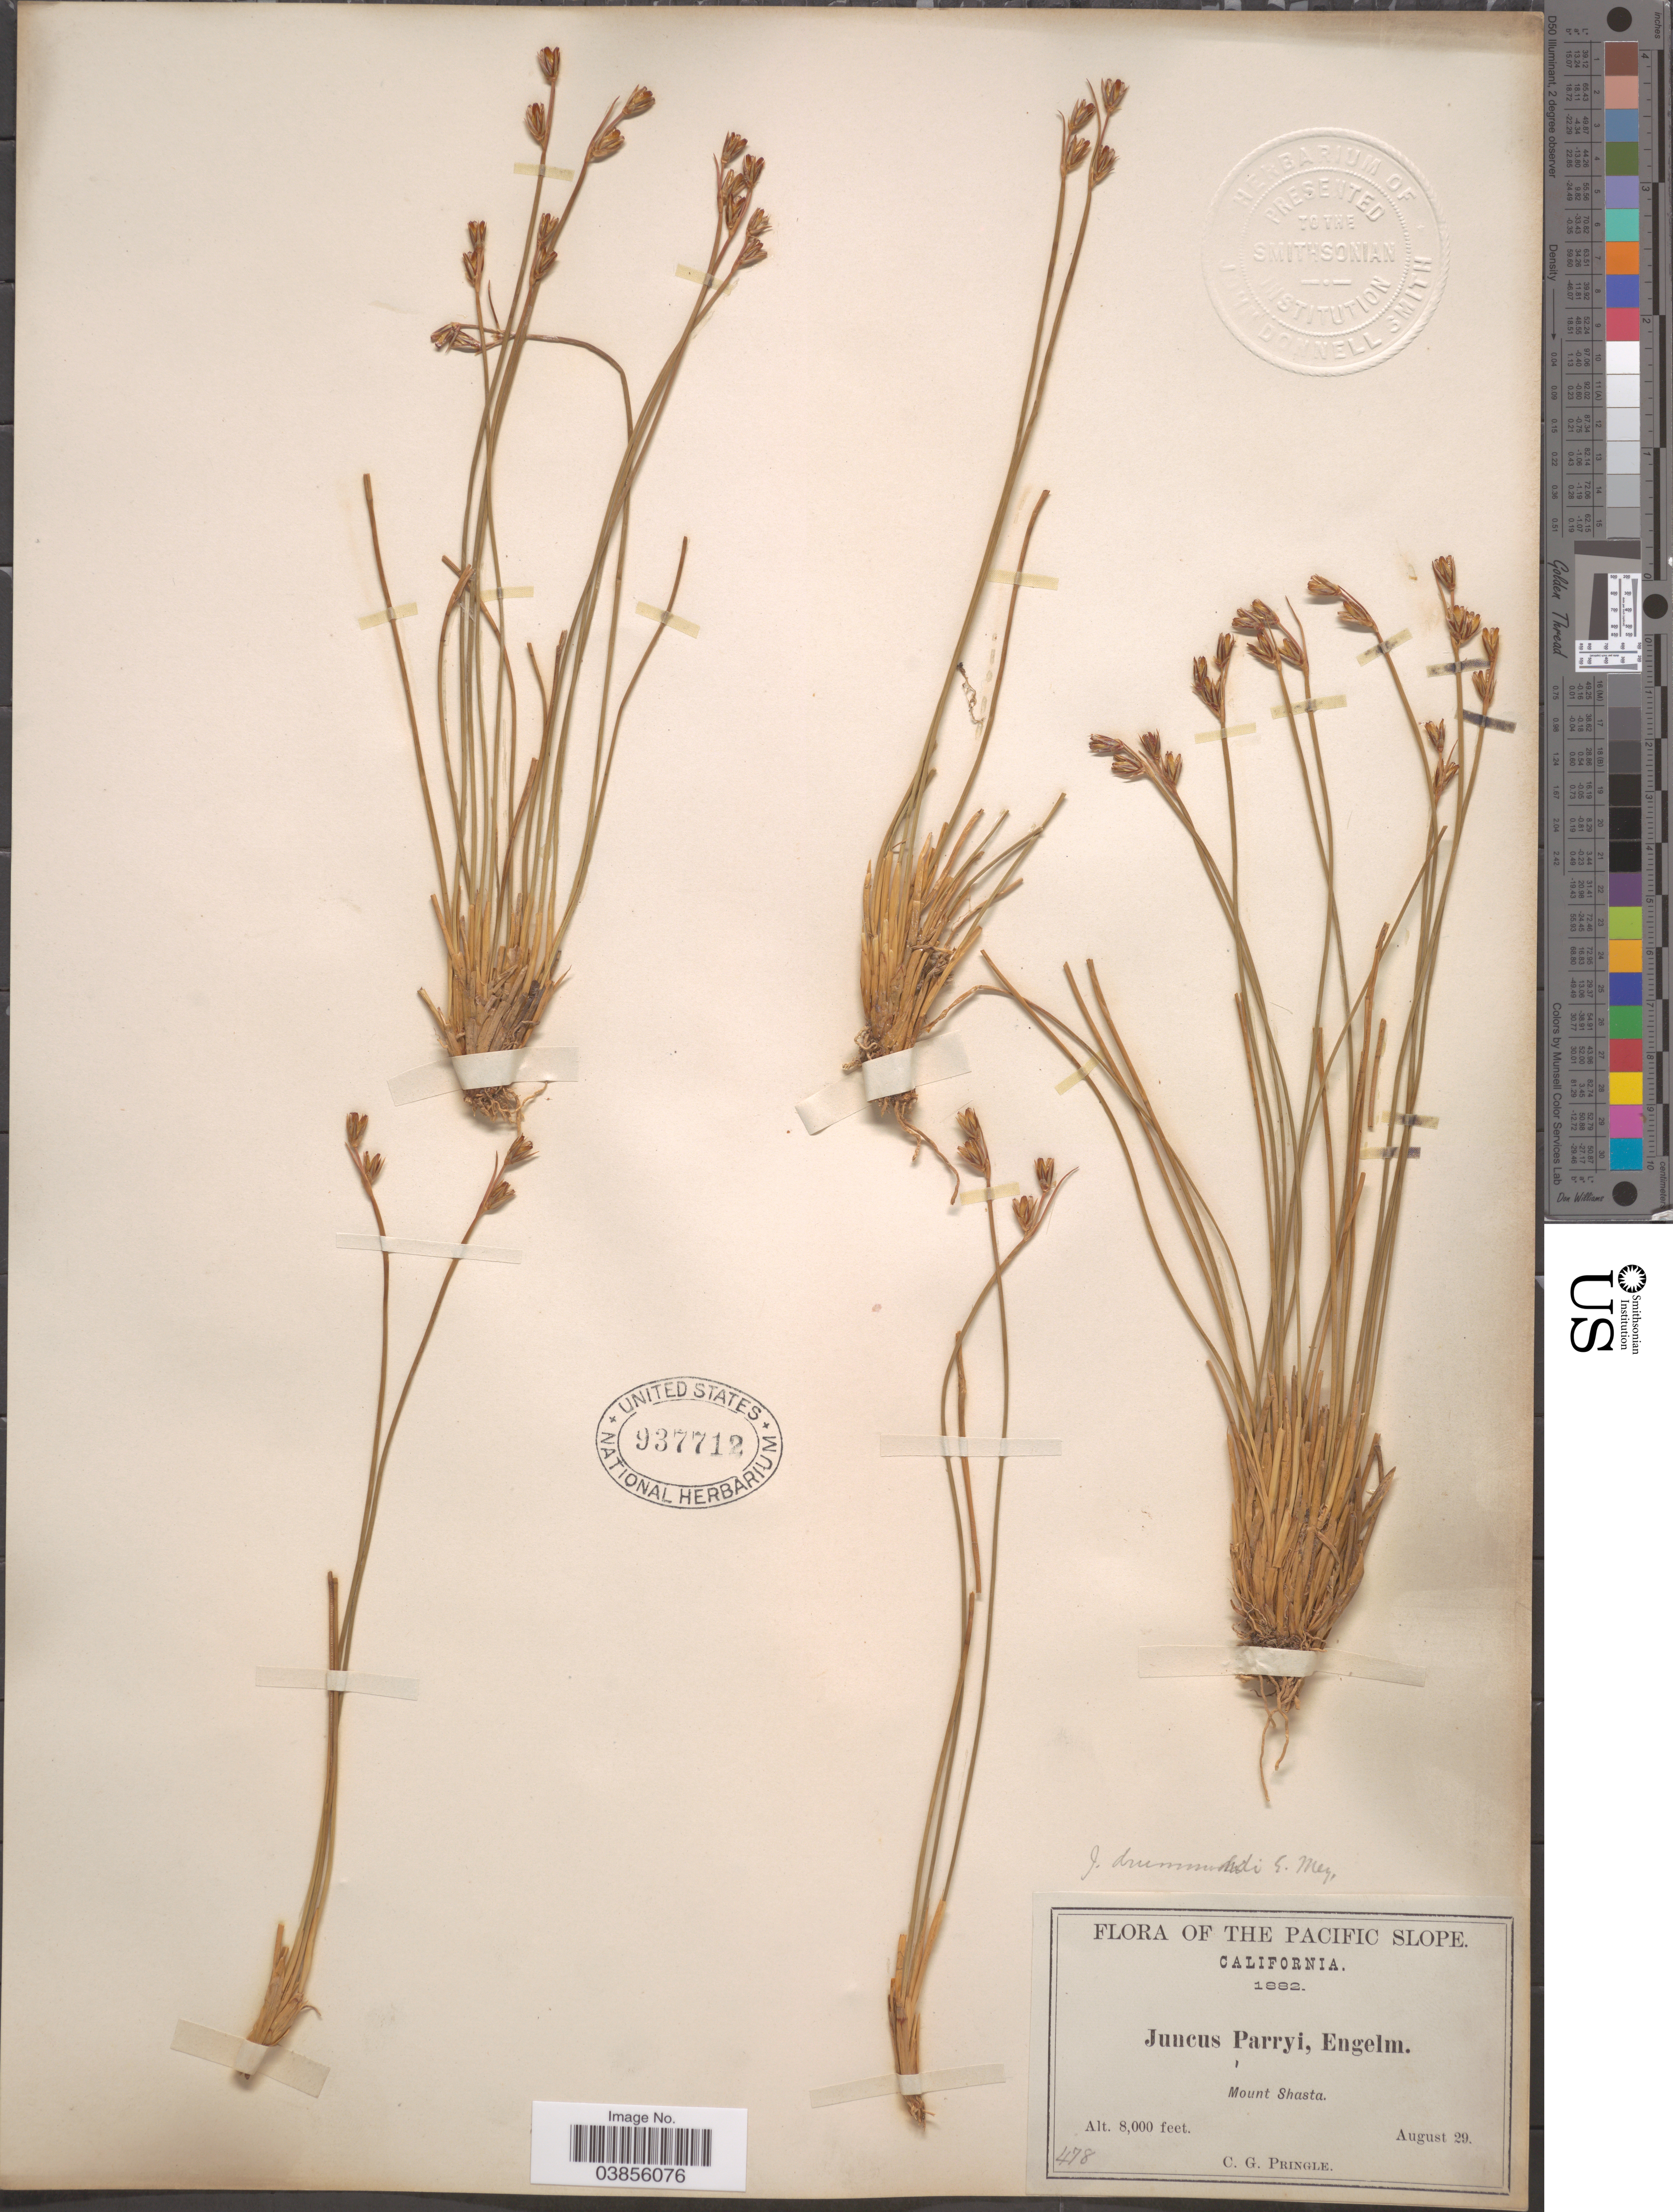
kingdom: Plantae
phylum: Tracheophyta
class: Liliopsida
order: Poales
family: Juncaceae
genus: Juncus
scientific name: Juncus parryi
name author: Engelm.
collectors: C. G. Pringle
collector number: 478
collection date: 1882-08-29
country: United States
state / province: California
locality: The Pacific Slope. Mount Shasta.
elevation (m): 2438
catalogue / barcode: US 937712